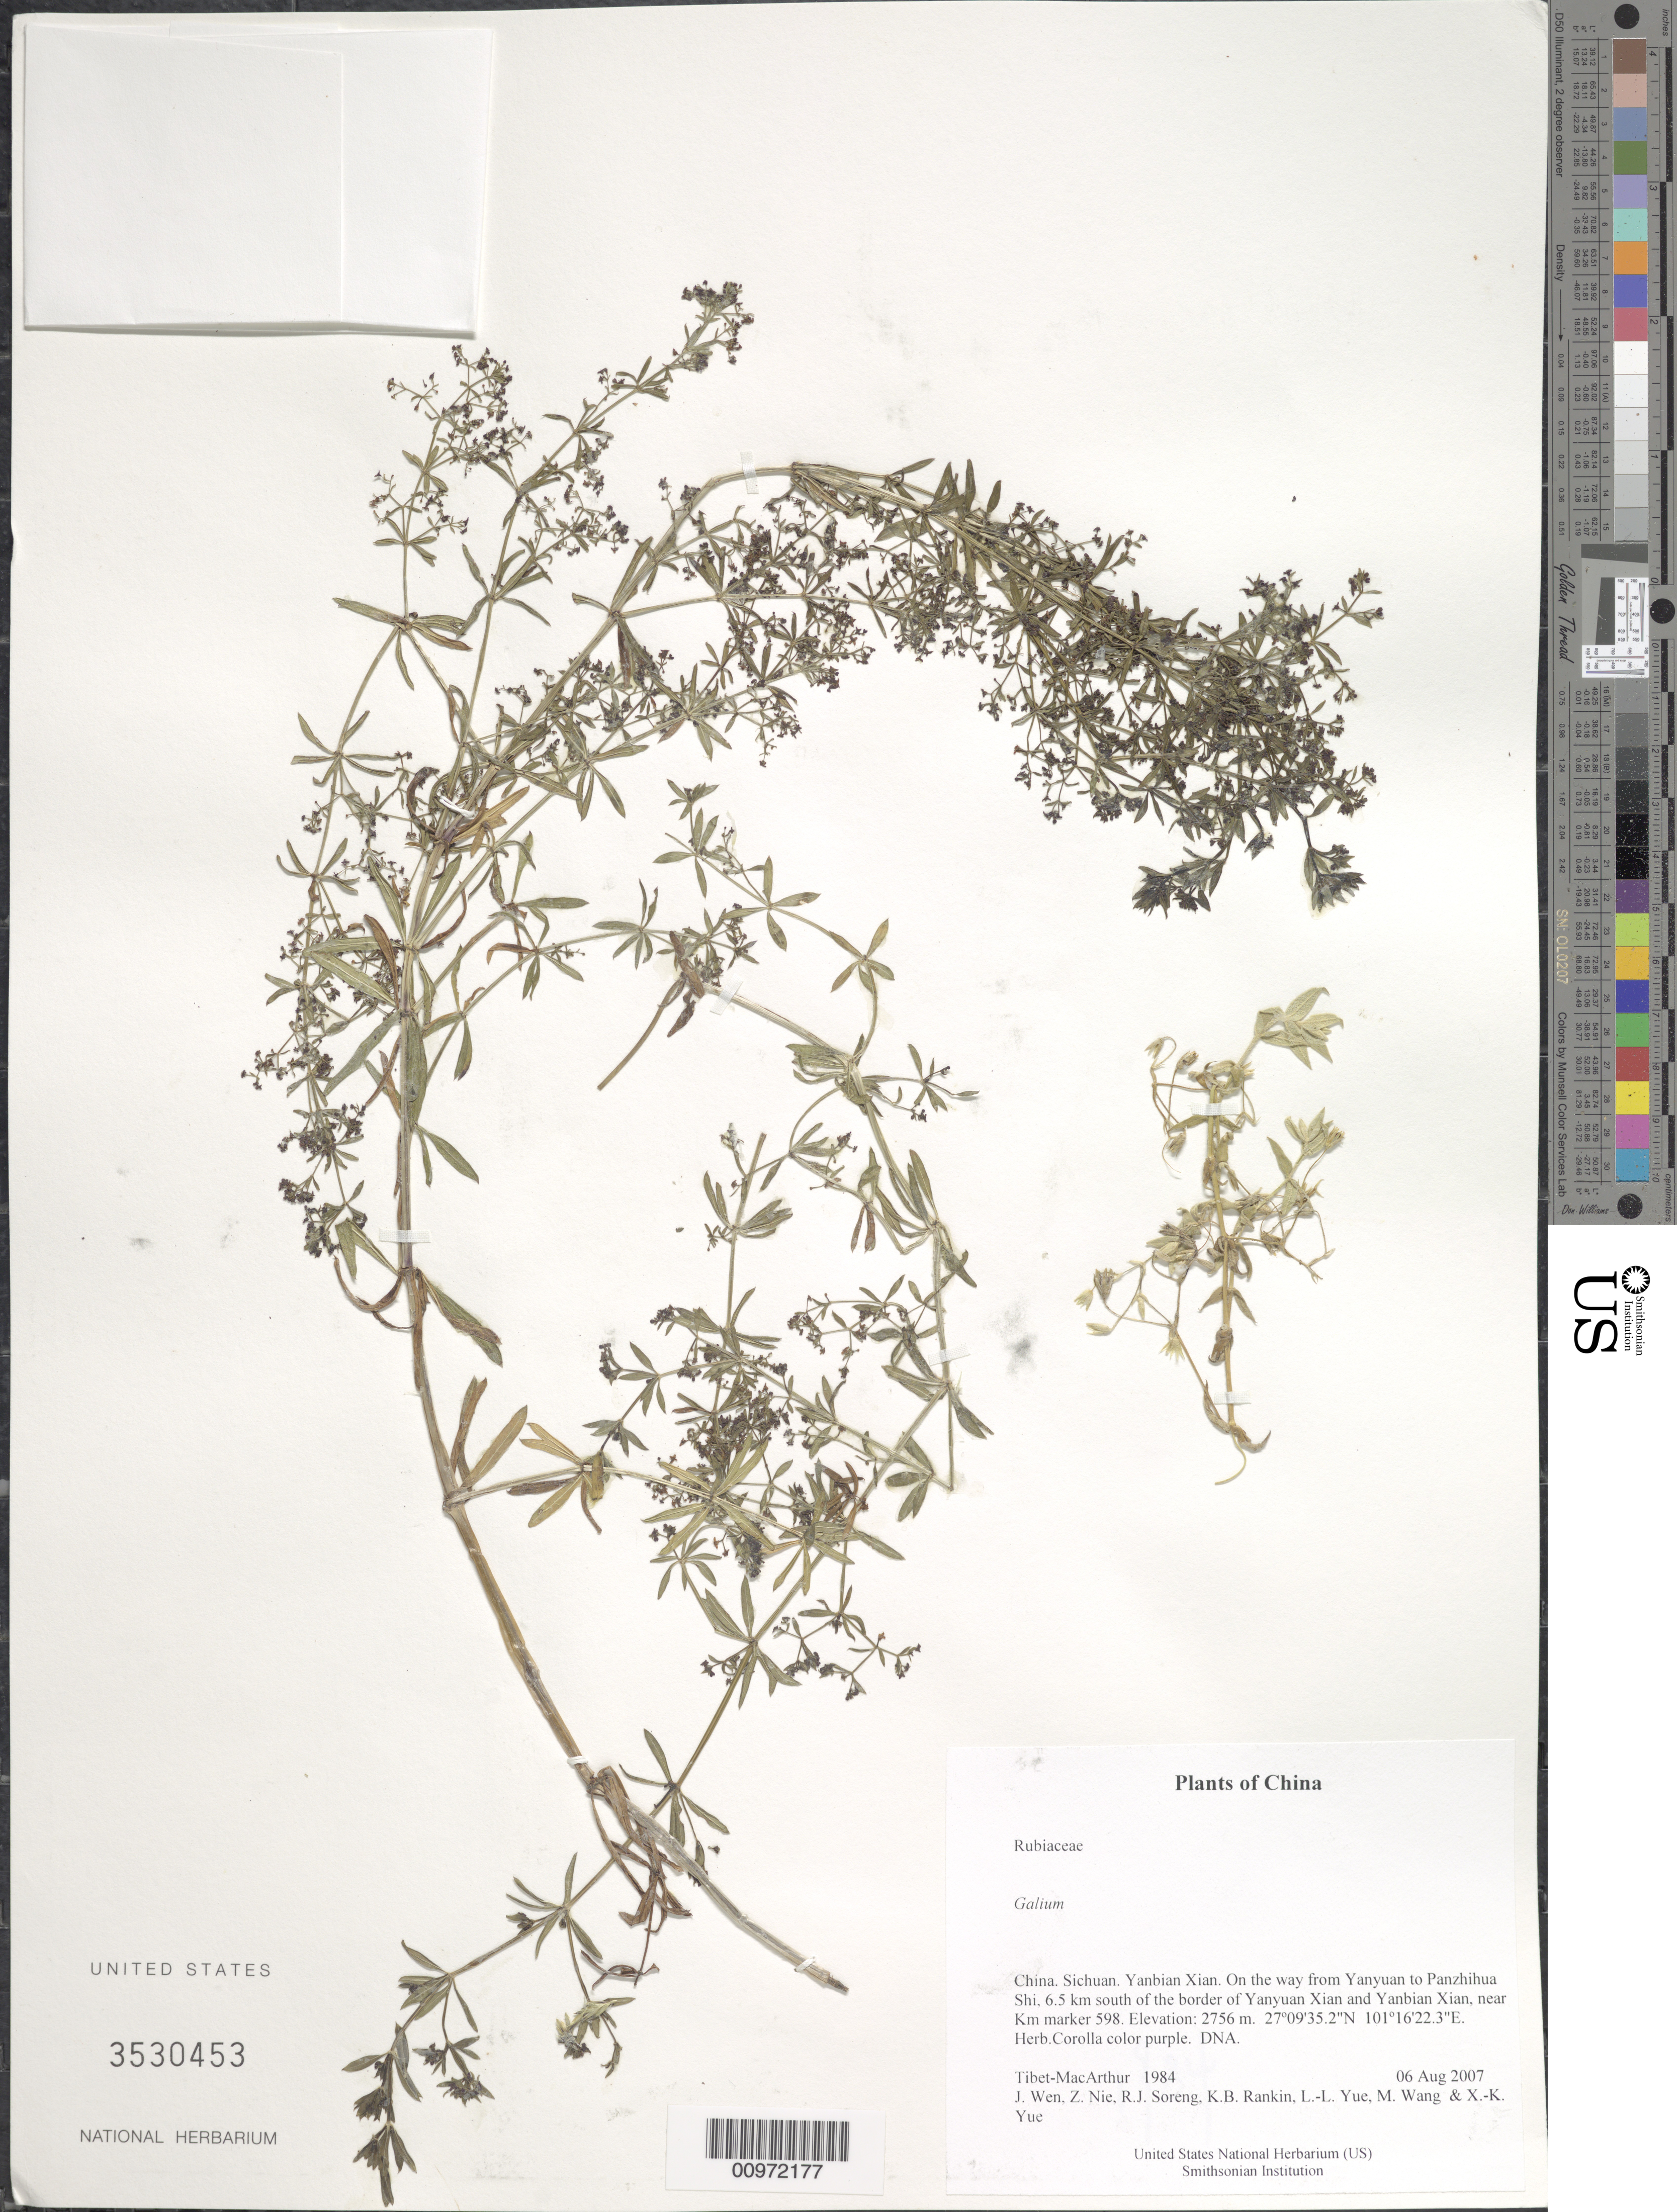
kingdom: Plantae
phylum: Tracheophyta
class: Magnoliopsida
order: Gentianales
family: Rubiaceae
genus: Galium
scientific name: Galium sp.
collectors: Tibet-MacArthur, J. Wen, Z. Nie, R. J. Soreng, K. Rankin, L. Yue, M. Wang & X. Yue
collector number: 1984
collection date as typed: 06 Aug 2007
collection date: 2007-08-06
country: China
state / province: Sichuan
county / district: Yanbian Xian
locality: On the way from Yanyuan to Panzhihua Shi, 6.5 km south of the border of Yanyuan Xian and Yanbian Xian, near Km marker 598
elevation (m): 2756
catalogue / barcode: US 3530453